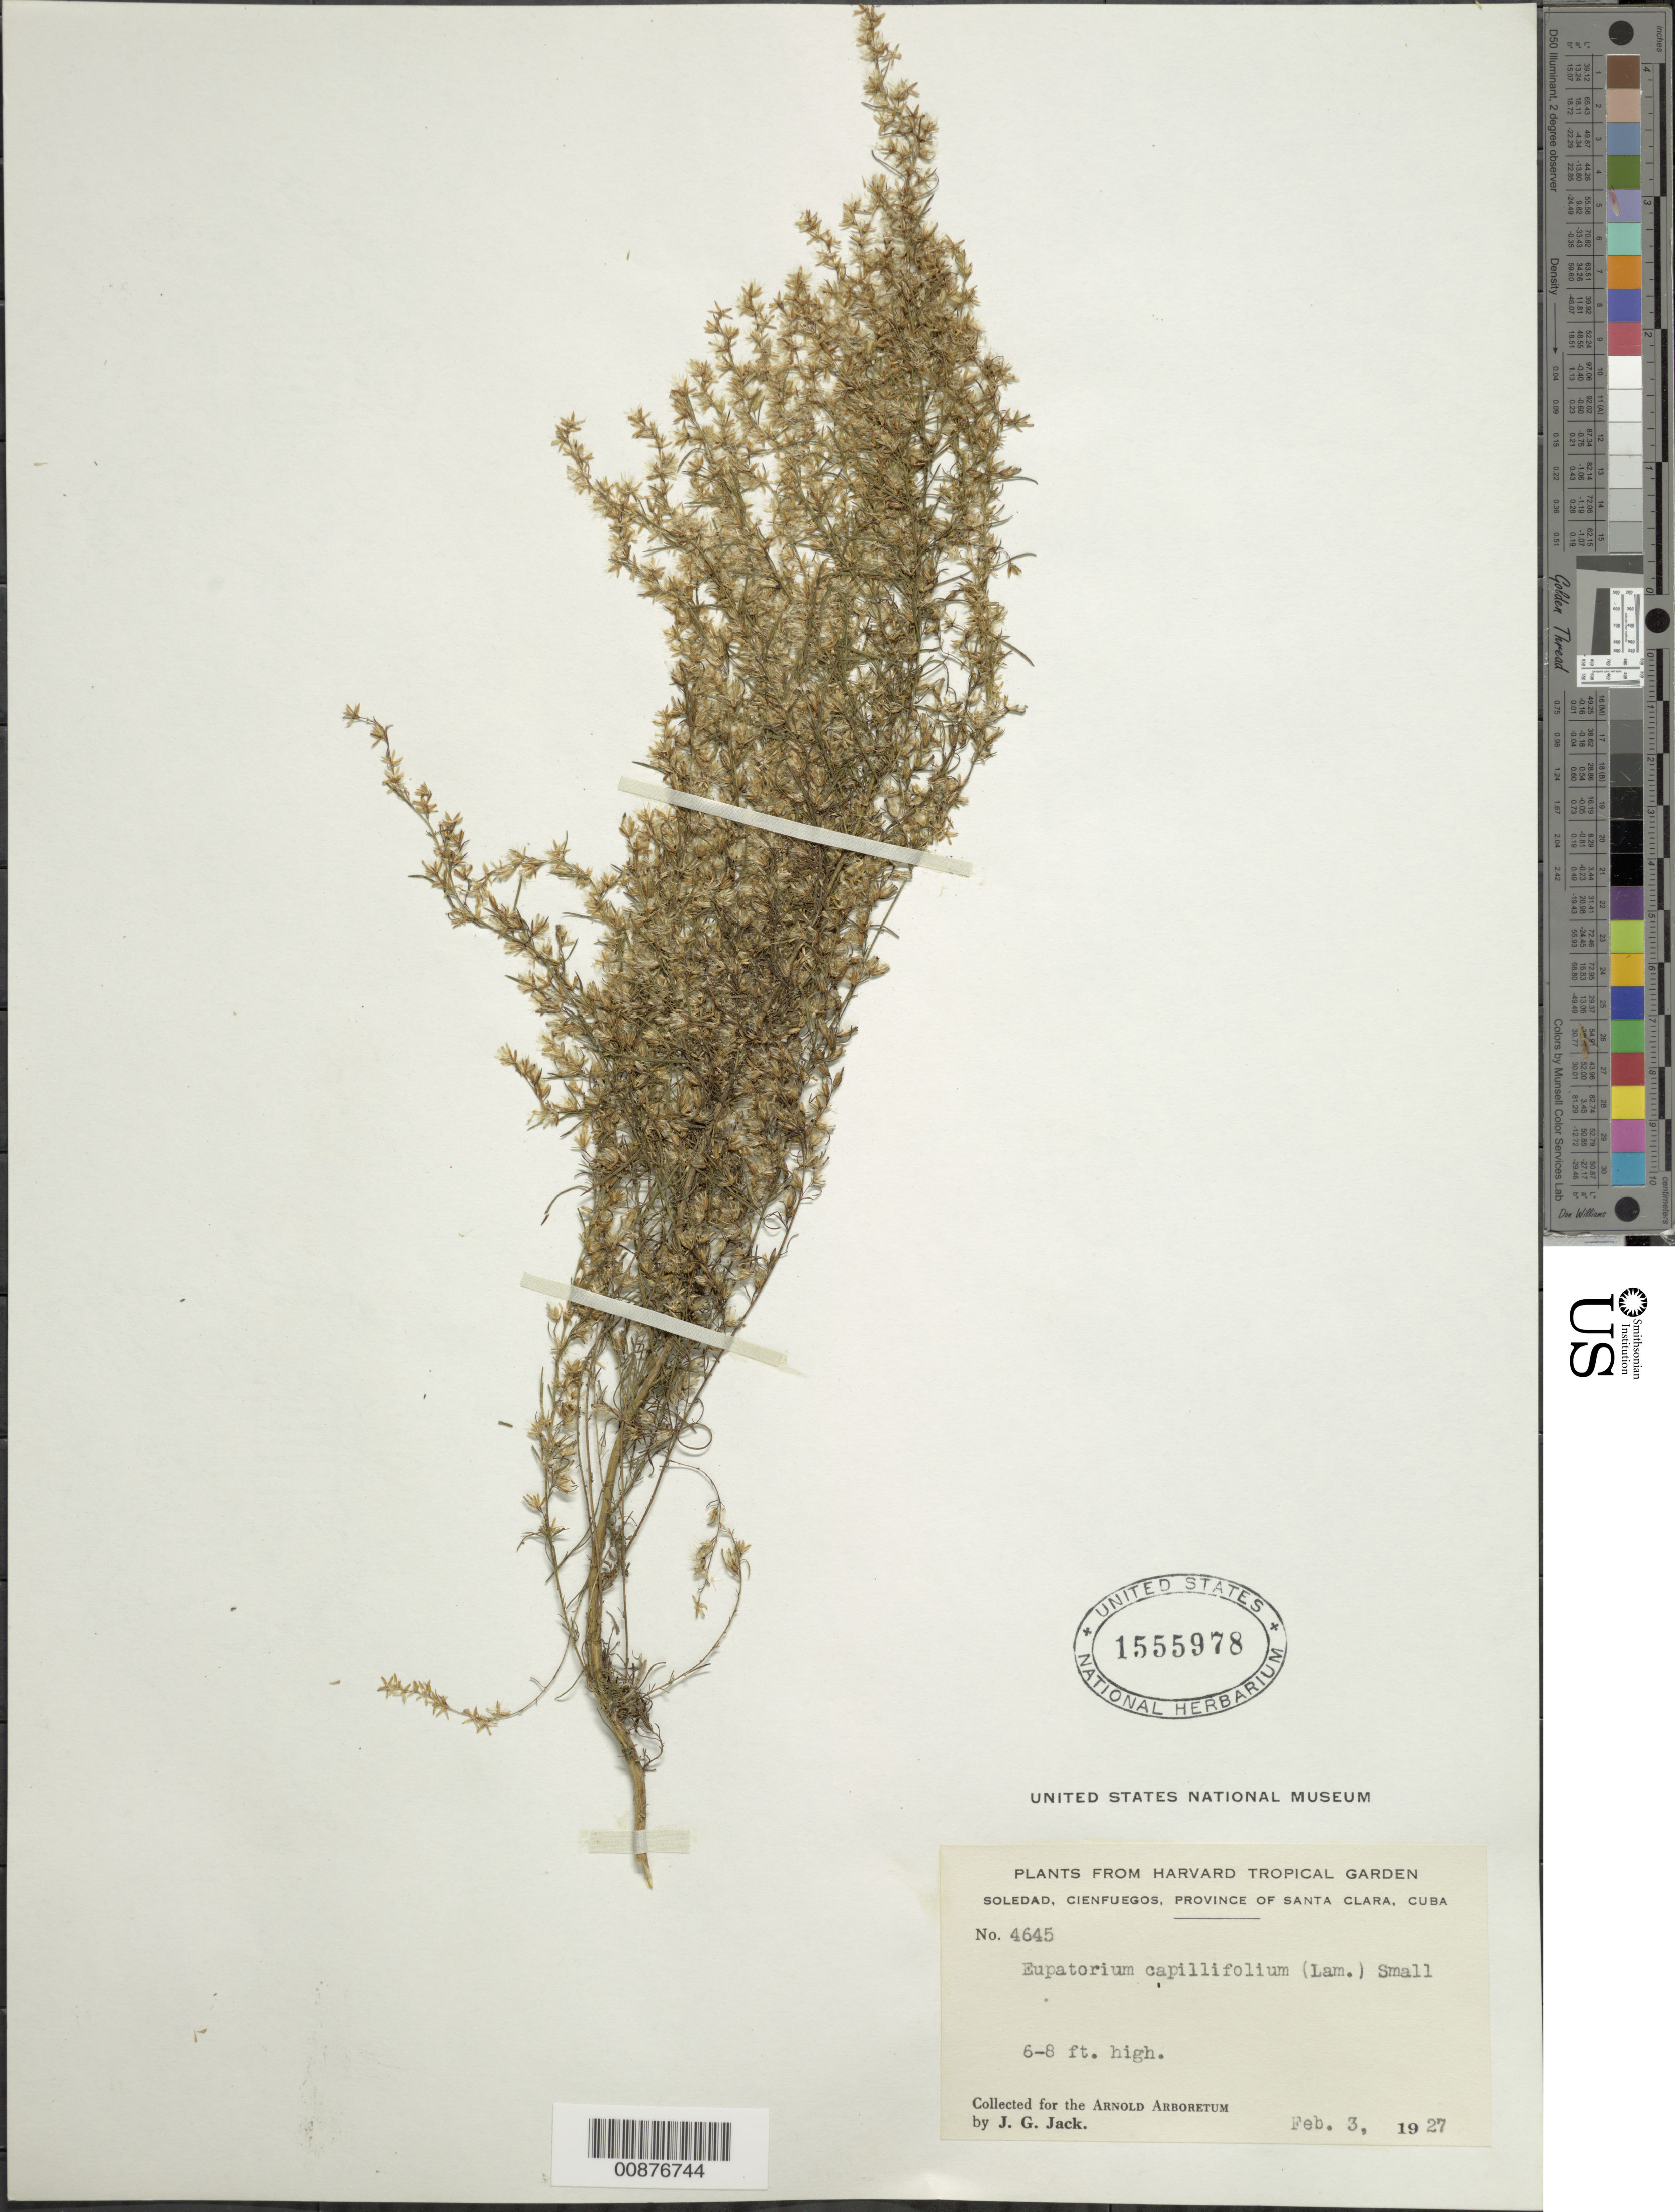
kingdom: Plantae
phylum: Tracheophyta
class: Magnoliopsida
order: Asterales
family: Asteraceae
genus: Eupatorium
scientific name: Eupatorium capillifolium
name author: (Lam.) Small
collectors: J. G. Jack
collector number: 4645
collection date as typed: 03 Feb 1927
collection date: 1927-02-03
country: Cuba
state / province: Las Villas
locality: Soledad, Cienfuegos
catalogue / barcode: US 1555978